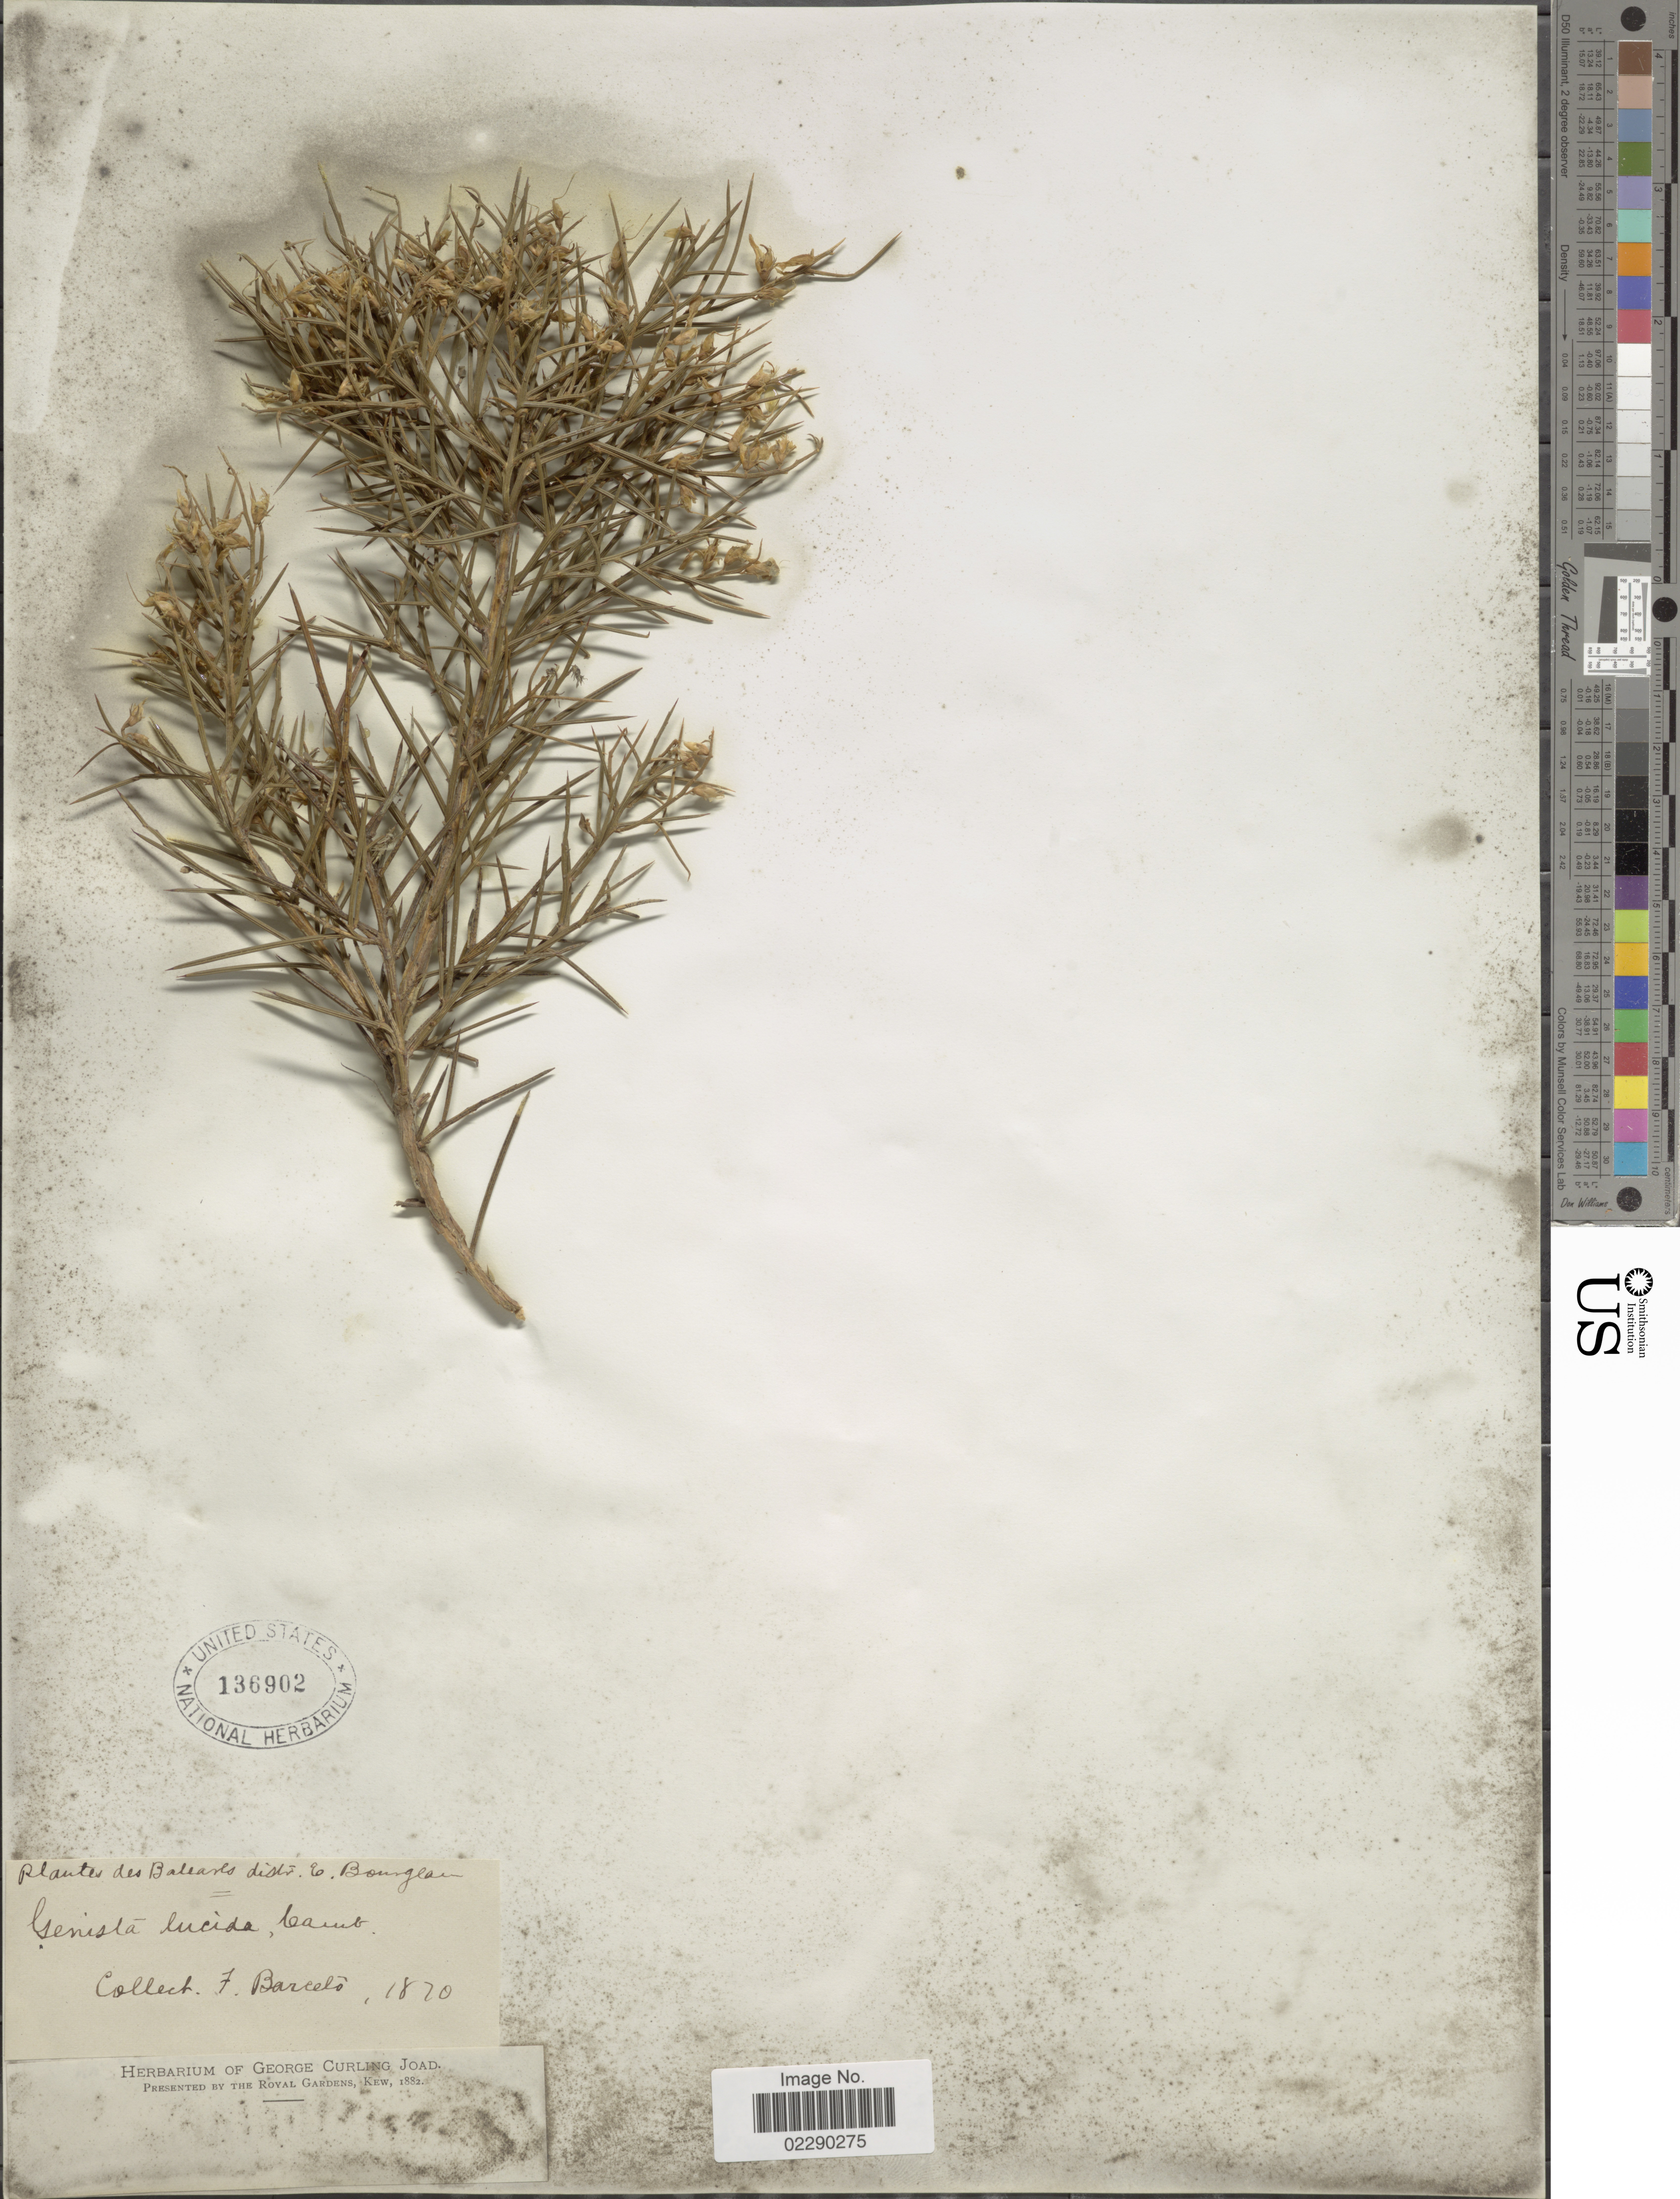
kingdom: Plantae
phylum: Tracheophyta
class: Magnoliopsida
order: Fabales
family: Fabaceae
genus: Genista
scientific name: Genista lucida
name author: Cambess.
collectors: E. Bourgeau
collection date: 1870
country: Spain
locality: Baleares Distr., F. Barcelo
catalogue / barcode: US 136902